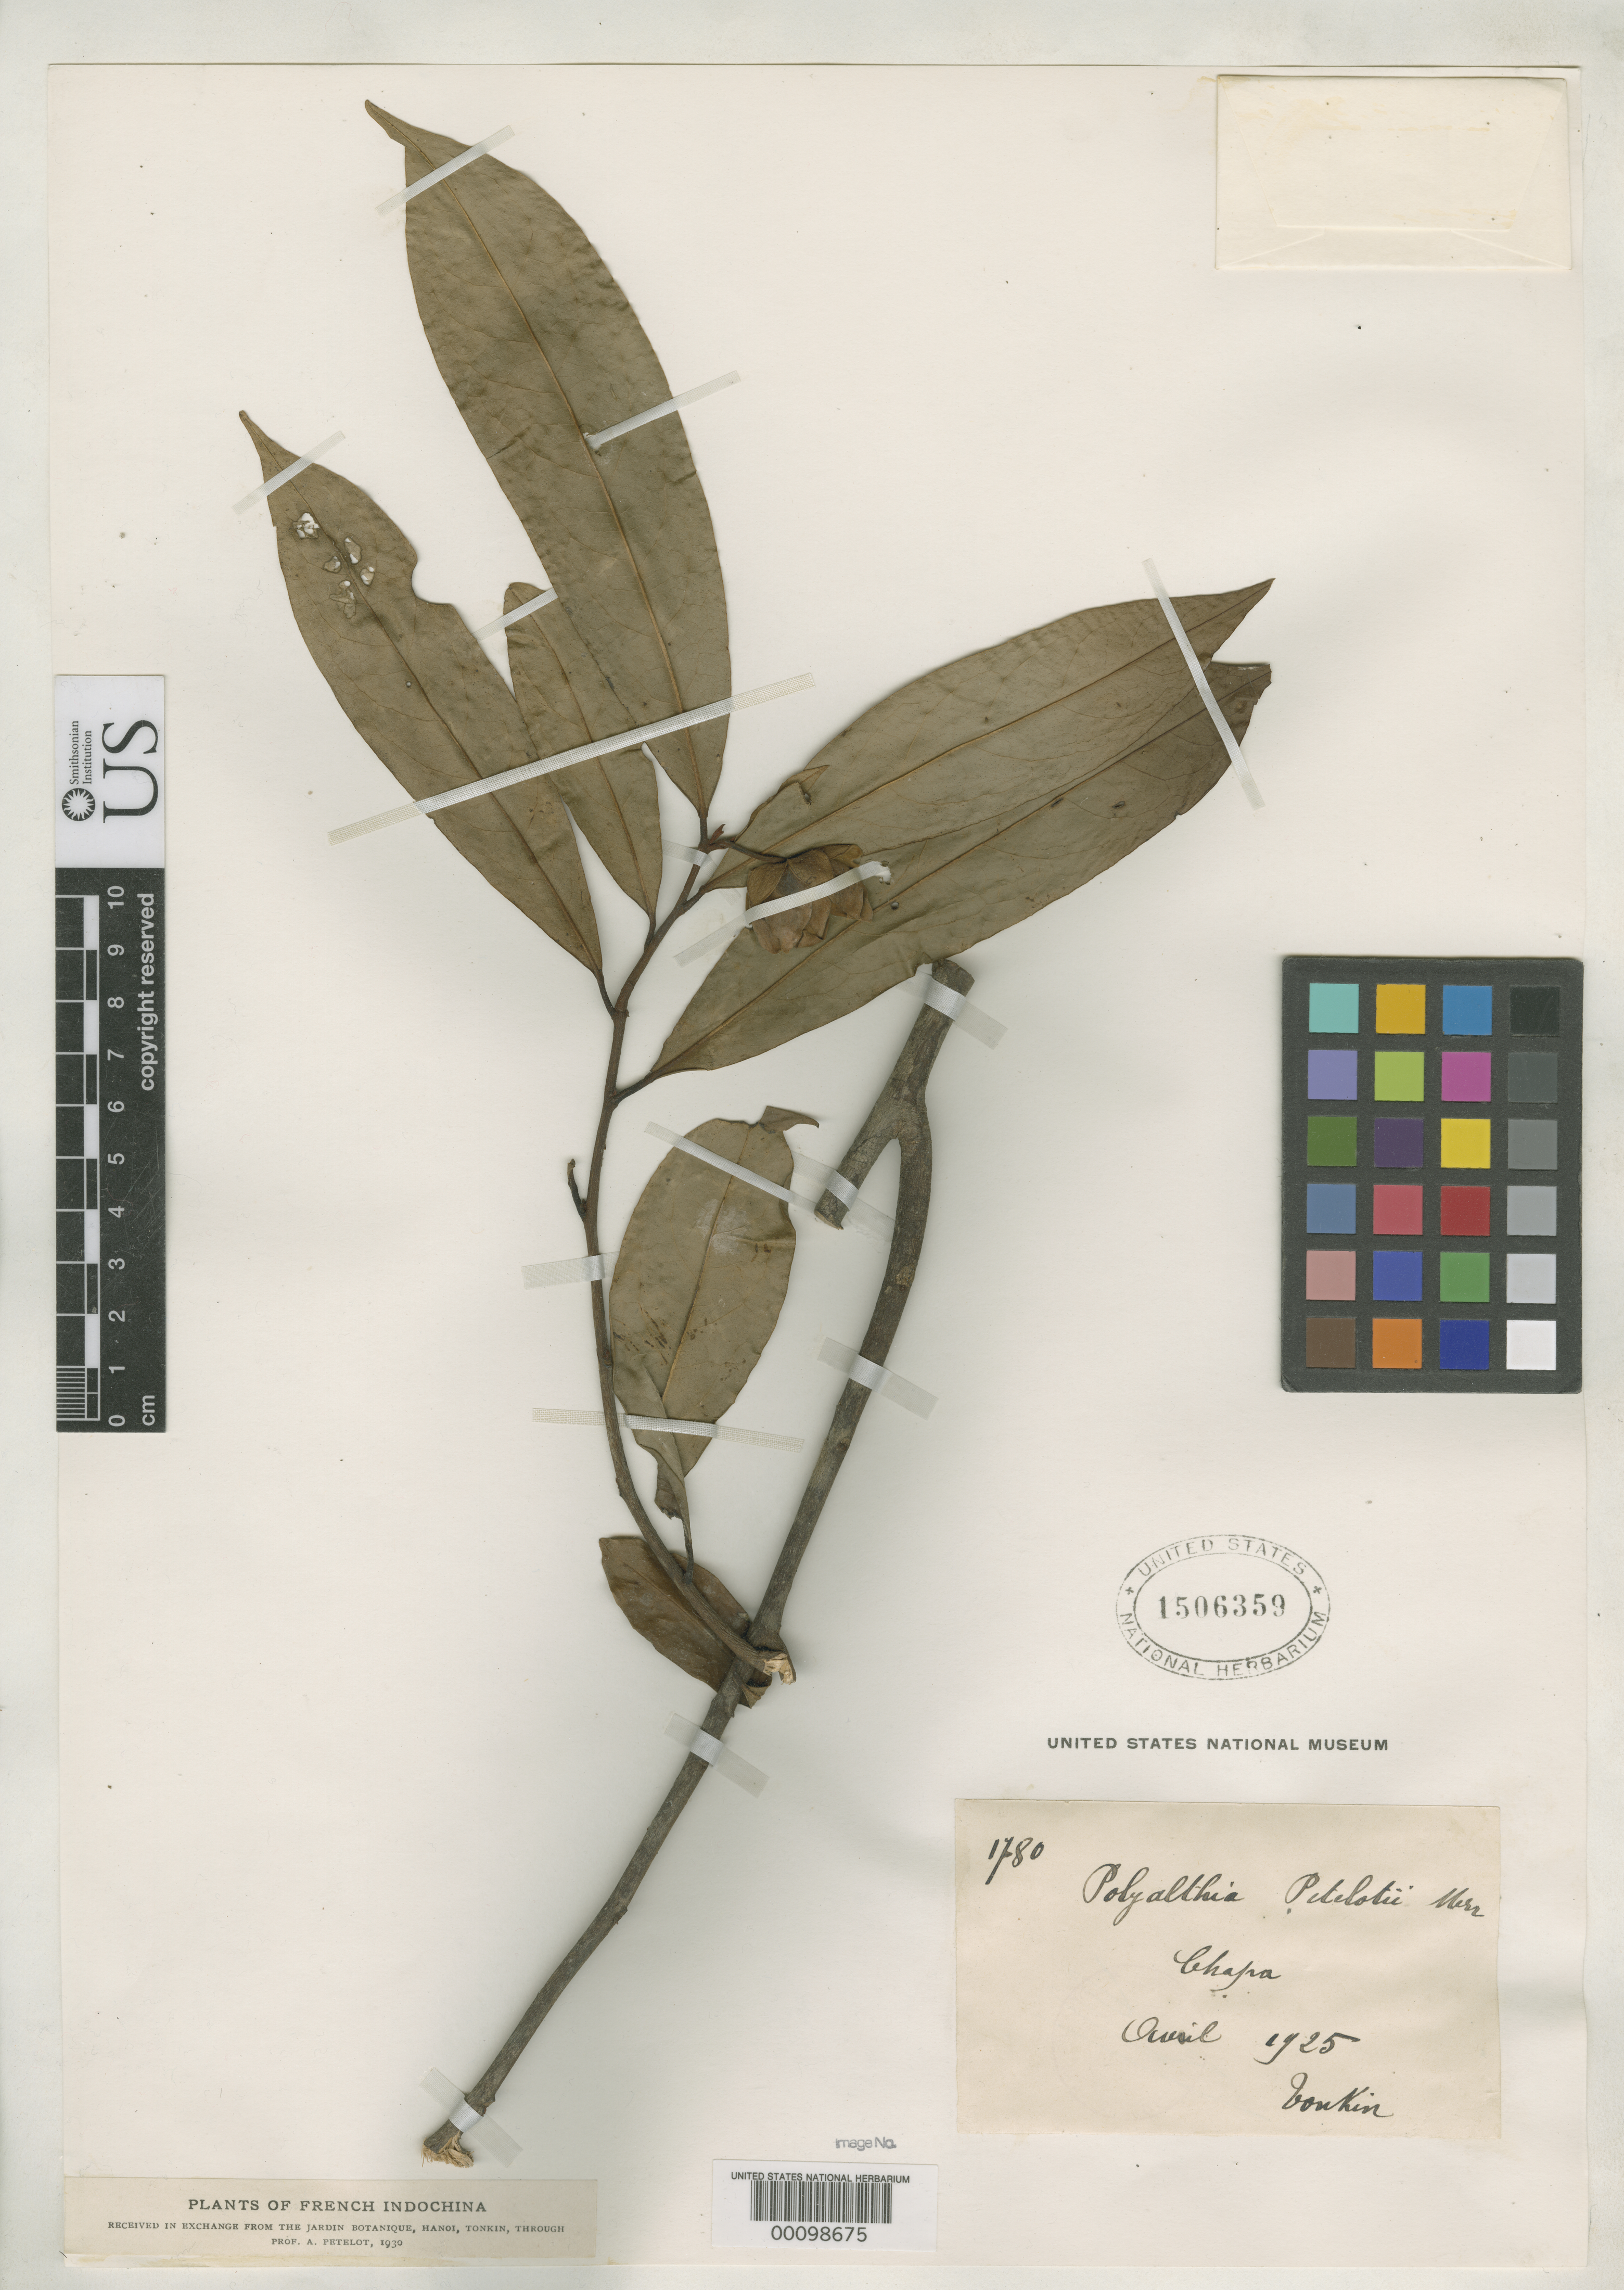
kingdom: Plantae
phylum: Tracheophyta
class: Magnoliopsida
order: Magnoliales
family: Annonaceae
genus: Polyalthia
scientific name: Polyalthia petelotii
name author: Merr.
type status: Isotype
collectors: P. A. Pételot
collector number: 1780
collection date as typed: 1925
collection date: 1925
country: Vietnam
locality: Tonkin.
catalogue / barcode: US 1506359